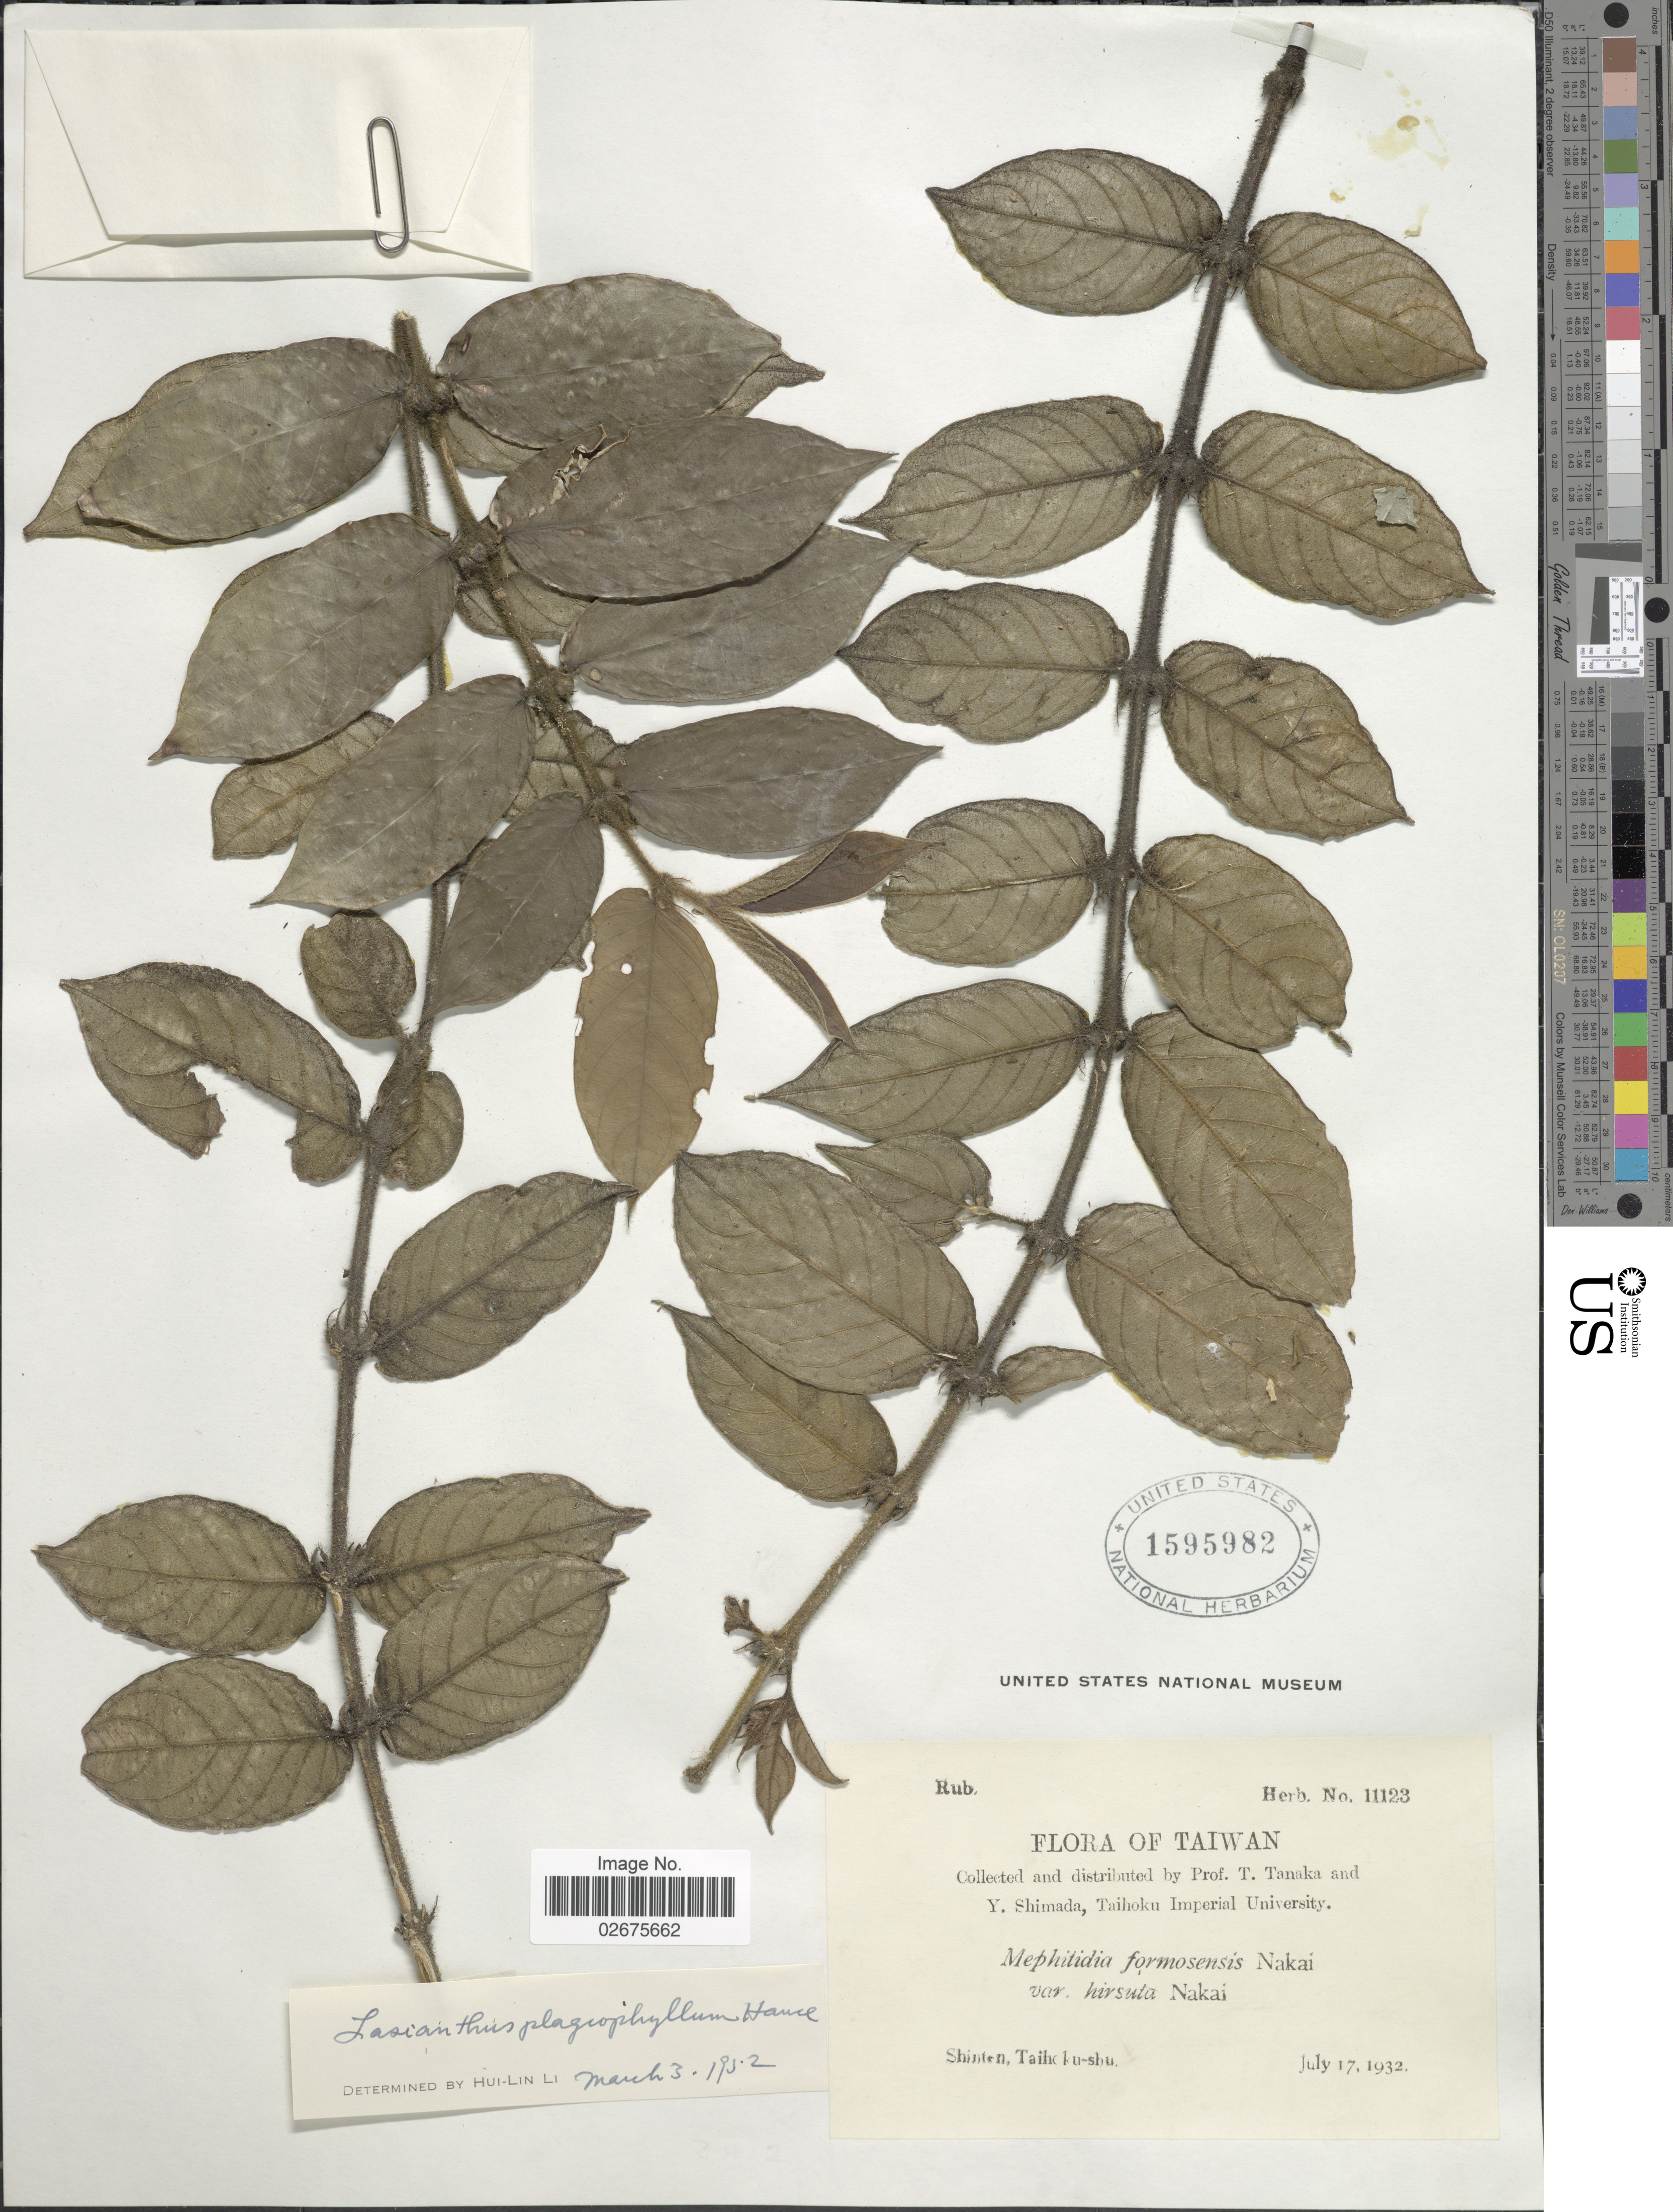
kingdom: Plantae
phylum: Tracheophyta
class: Magnoliopsida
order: Gentianales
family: Rubiaceae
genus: Lasianthus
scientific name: Lasianthus attenuatus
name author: Jack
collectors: T. Tanaka & Y. Shimada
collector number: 11123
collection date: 1932-07-17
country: Taiwan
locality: Shinten, Taihoku-shu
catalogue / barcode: US 1595982